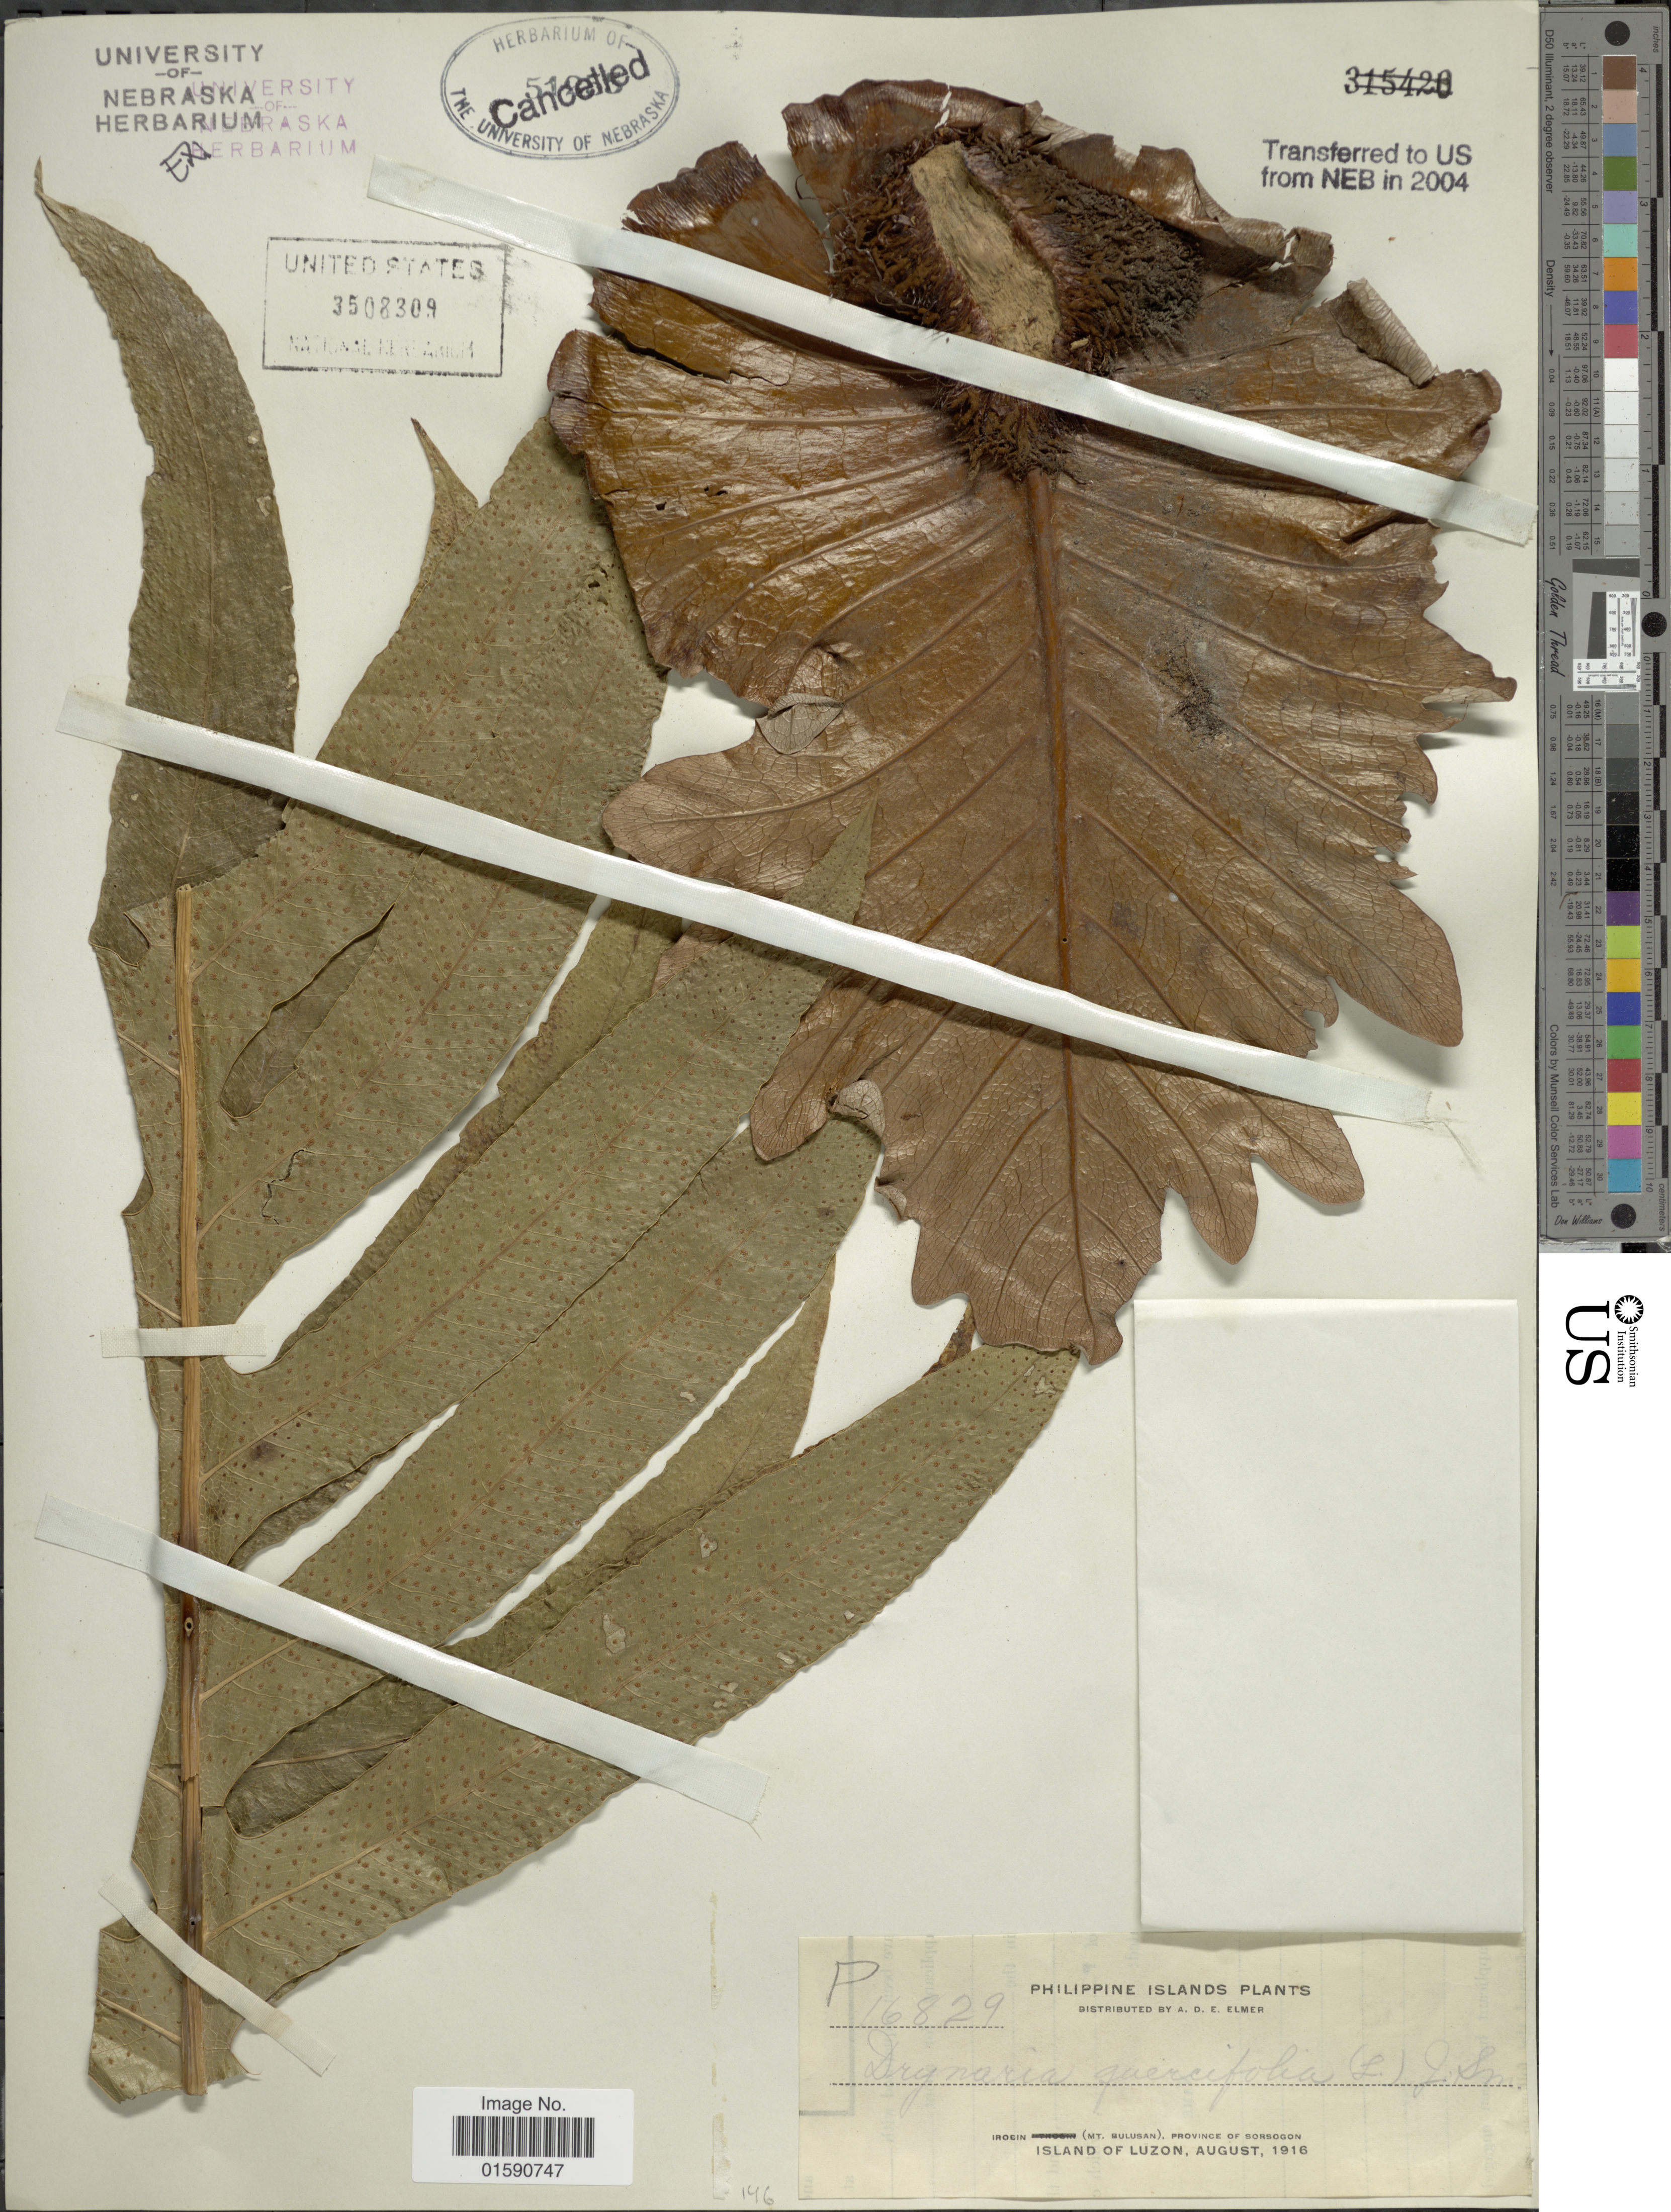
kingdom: Plantae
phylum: Tracheophyta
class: Polypodiopsida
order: Polypodiales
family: Polypodiaceae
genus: Drynaria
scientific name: Drynaria quercifolia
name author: (L.) J. Sm.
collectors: A. D. E. Elmer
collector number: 16829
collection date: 1916-08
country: Philippines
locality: Irosin (Mt. Bulusan), Province of Sorsogon. Island of Luzon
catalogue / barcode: US 3508309